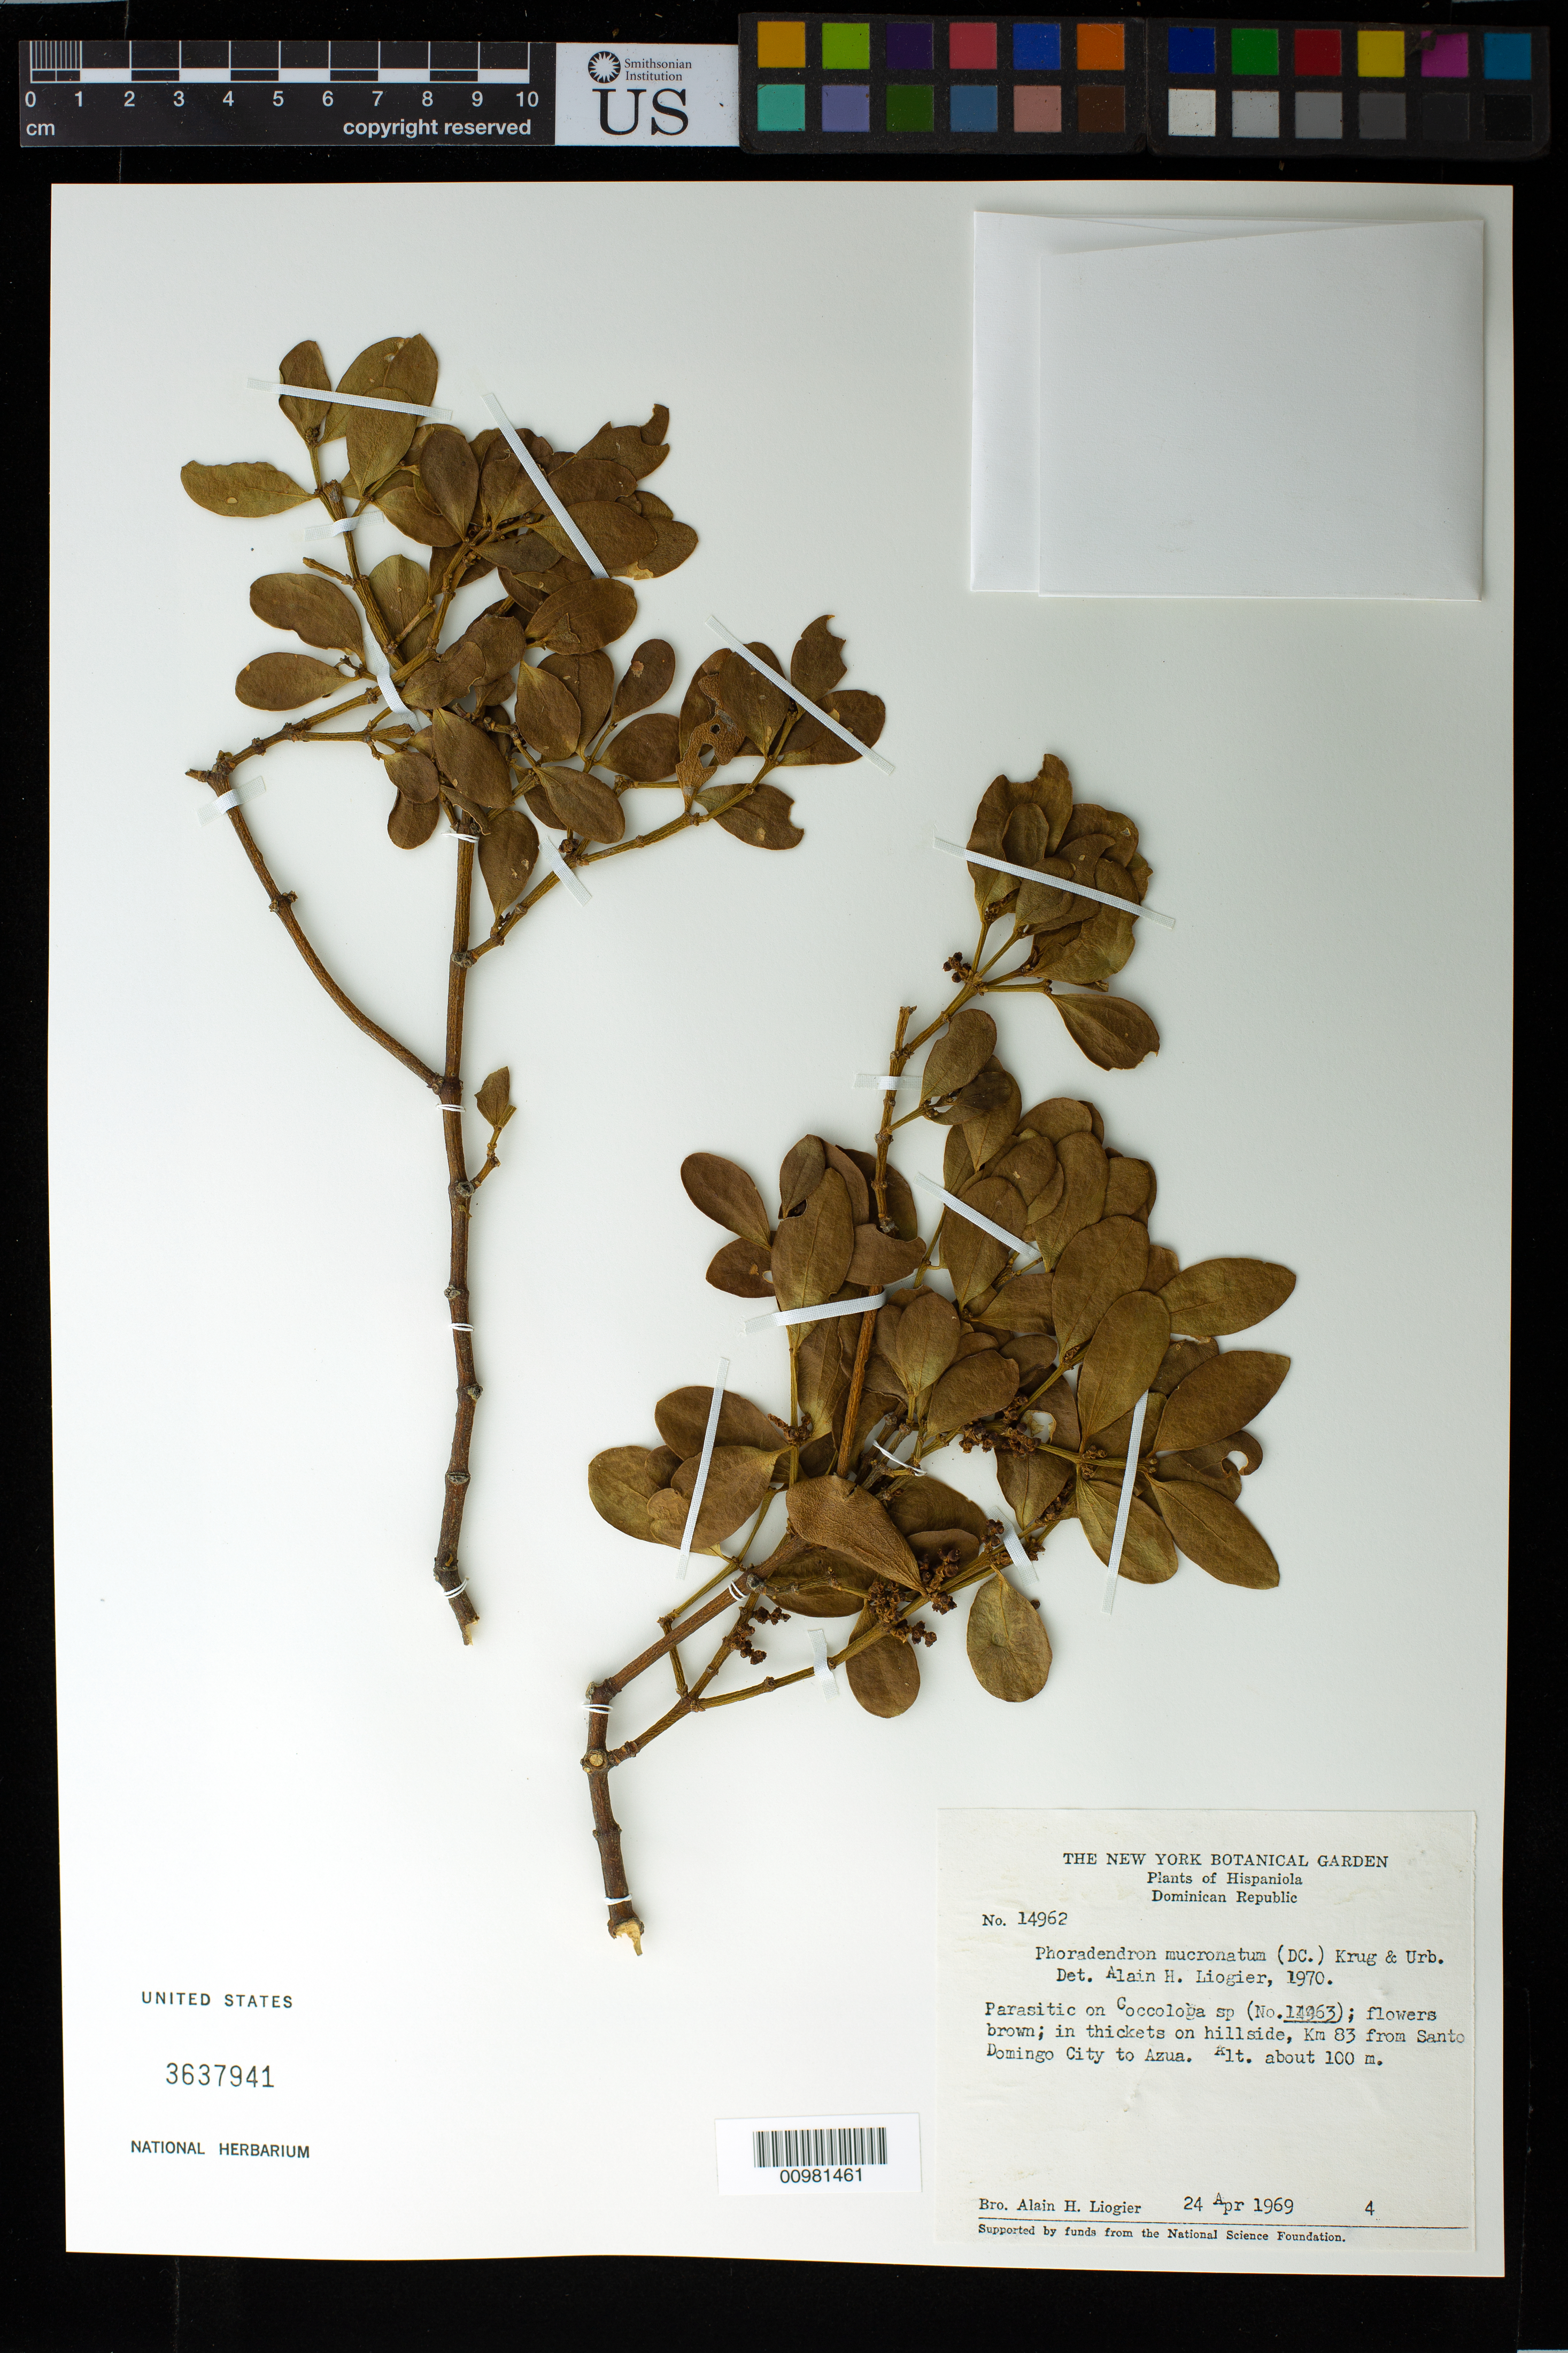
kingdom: Plantae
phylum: Tracheophyta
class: Magnoliopsida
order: Santalales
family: Viscaceae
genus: Phoradendron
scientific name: Phoradendron mucronatum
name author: (DC.) Krug & Urb.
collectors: A. H. Liogier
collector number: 14962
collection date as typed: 24 Apr 1969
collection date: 1969-04-24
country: Dominican Republic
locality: From Santo Domingo City to Azua, Km 83.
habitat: In thickets on hillside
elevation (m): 100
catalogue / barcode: US 3637941